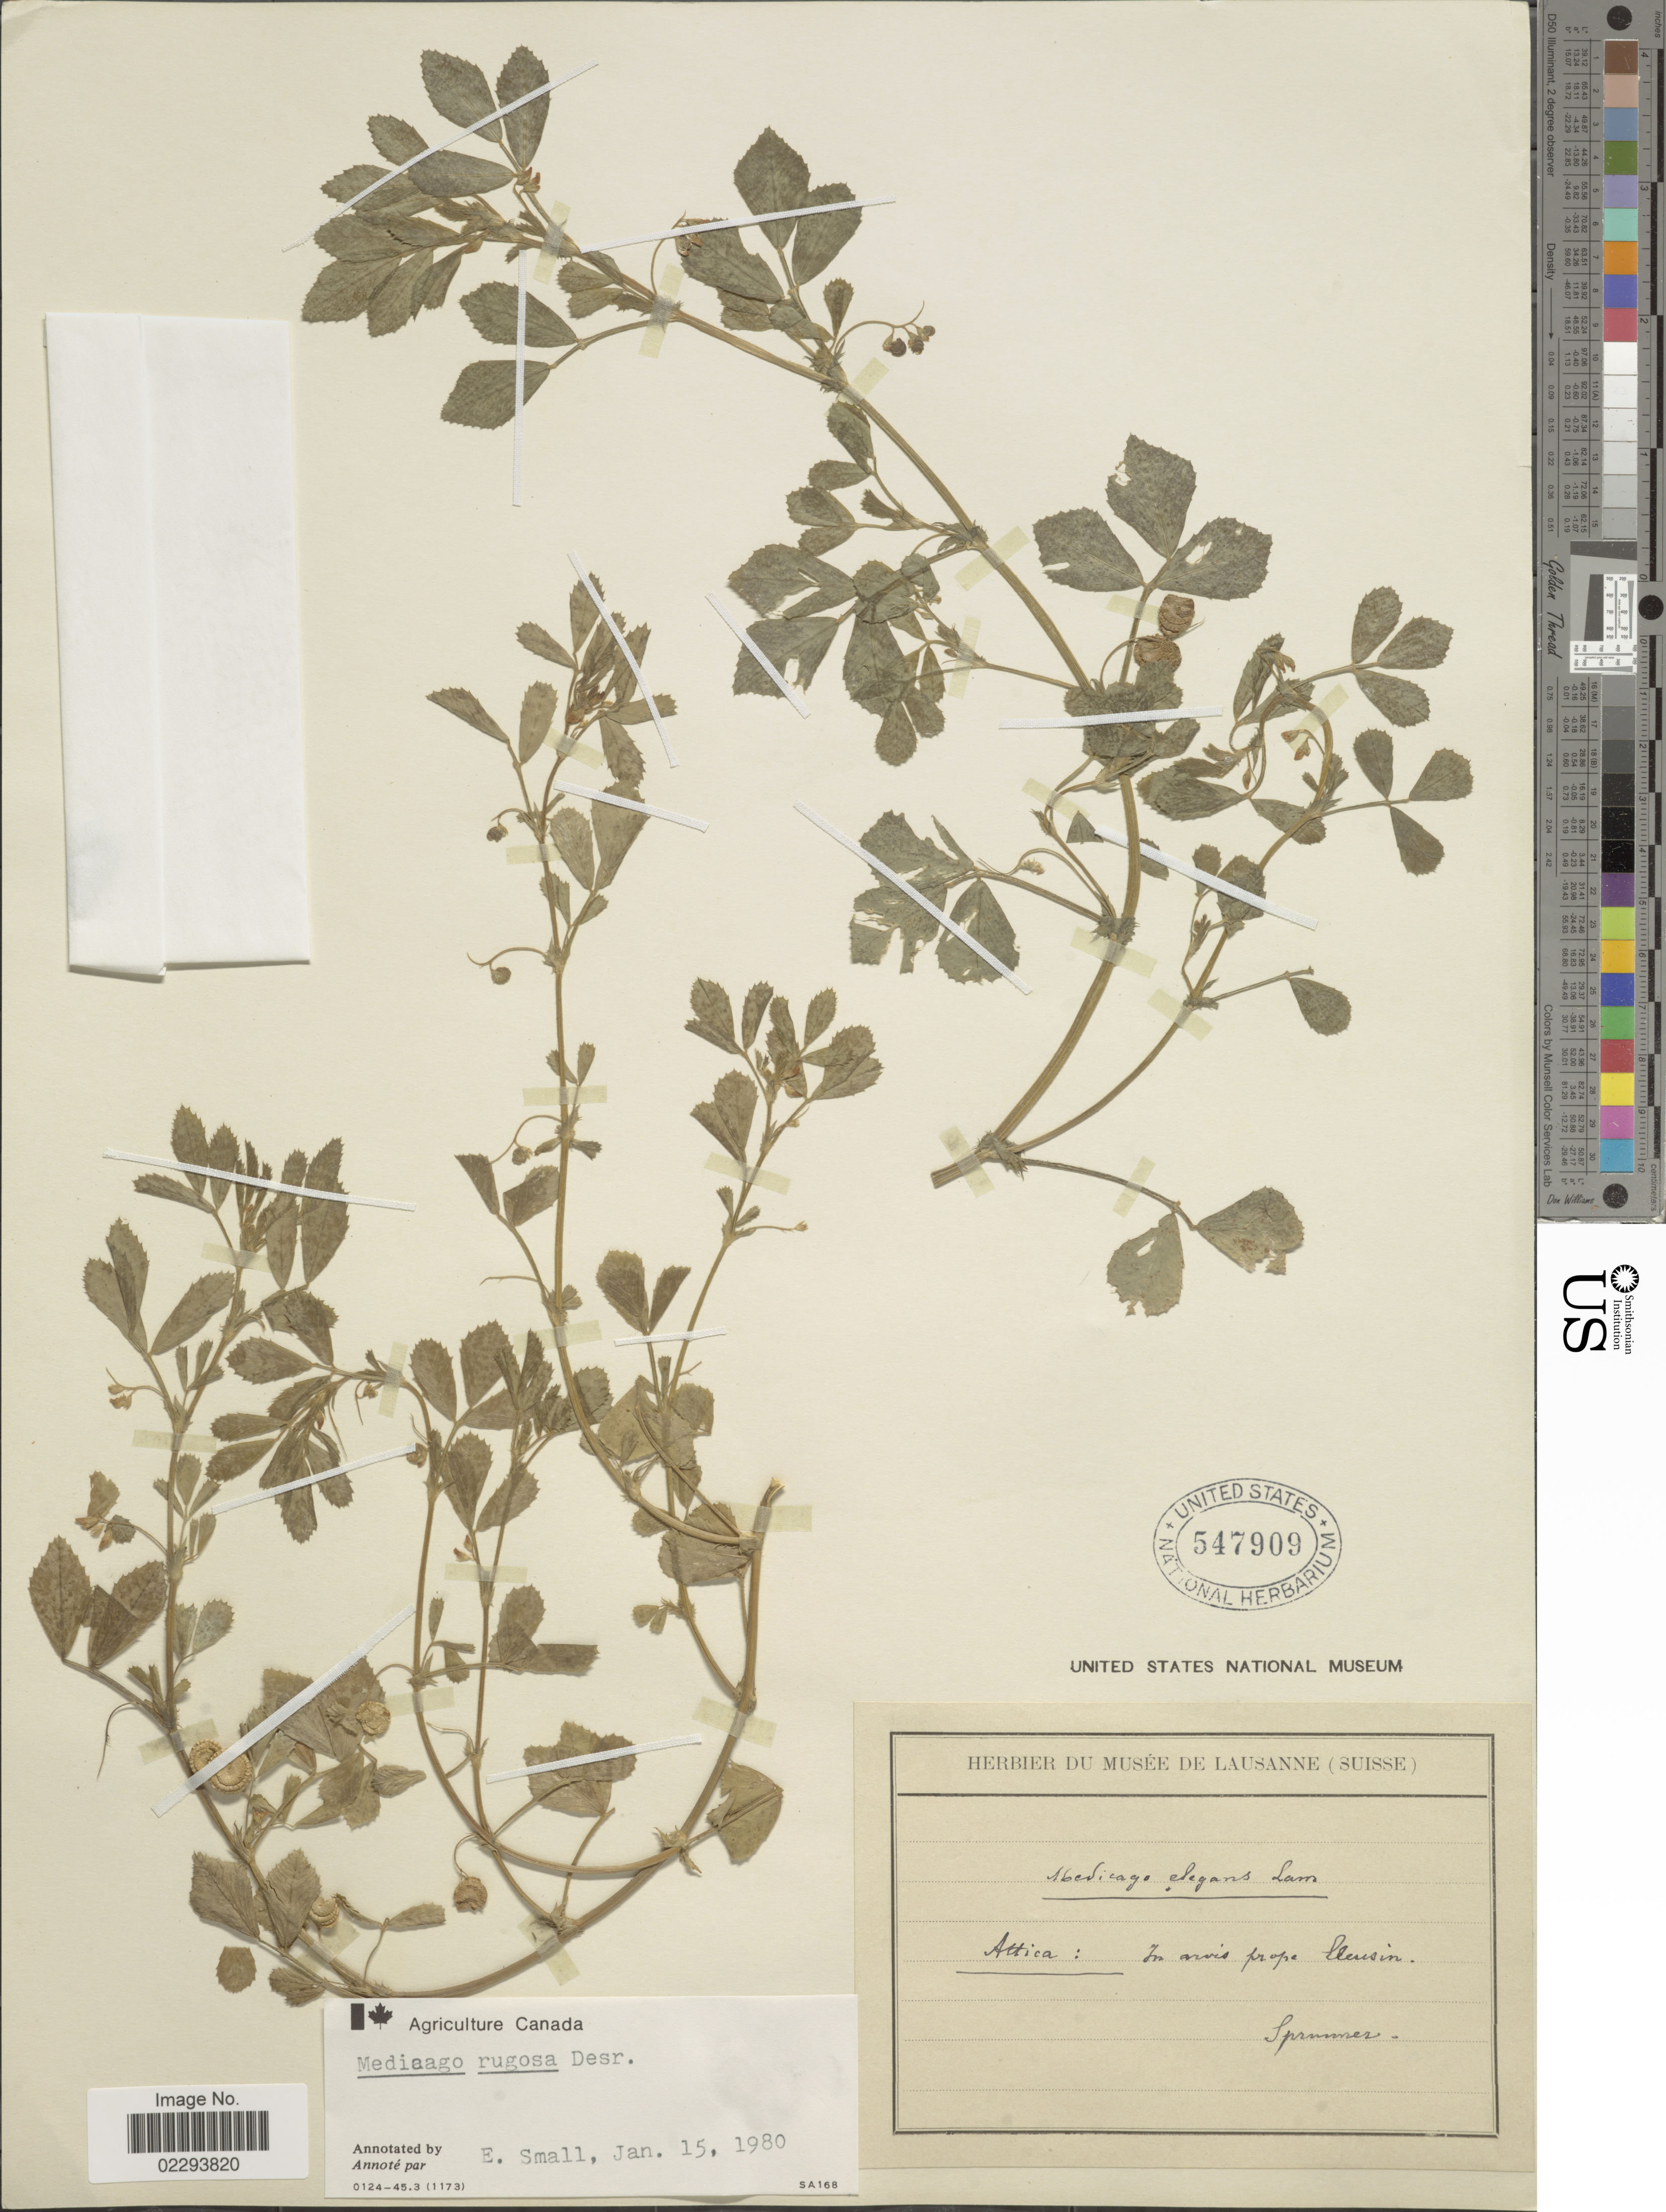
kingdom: Plantae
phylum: Tracheophyta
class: Magnoliopsida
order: Fabales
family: Fabaceae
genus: Medicago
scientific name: Medicago rugosa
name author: Desr.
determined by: Small, Ernest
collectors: Sprunner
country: Greece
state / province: Attica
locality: Attica: In arvis prope Eleusin.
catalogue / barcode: US 547909